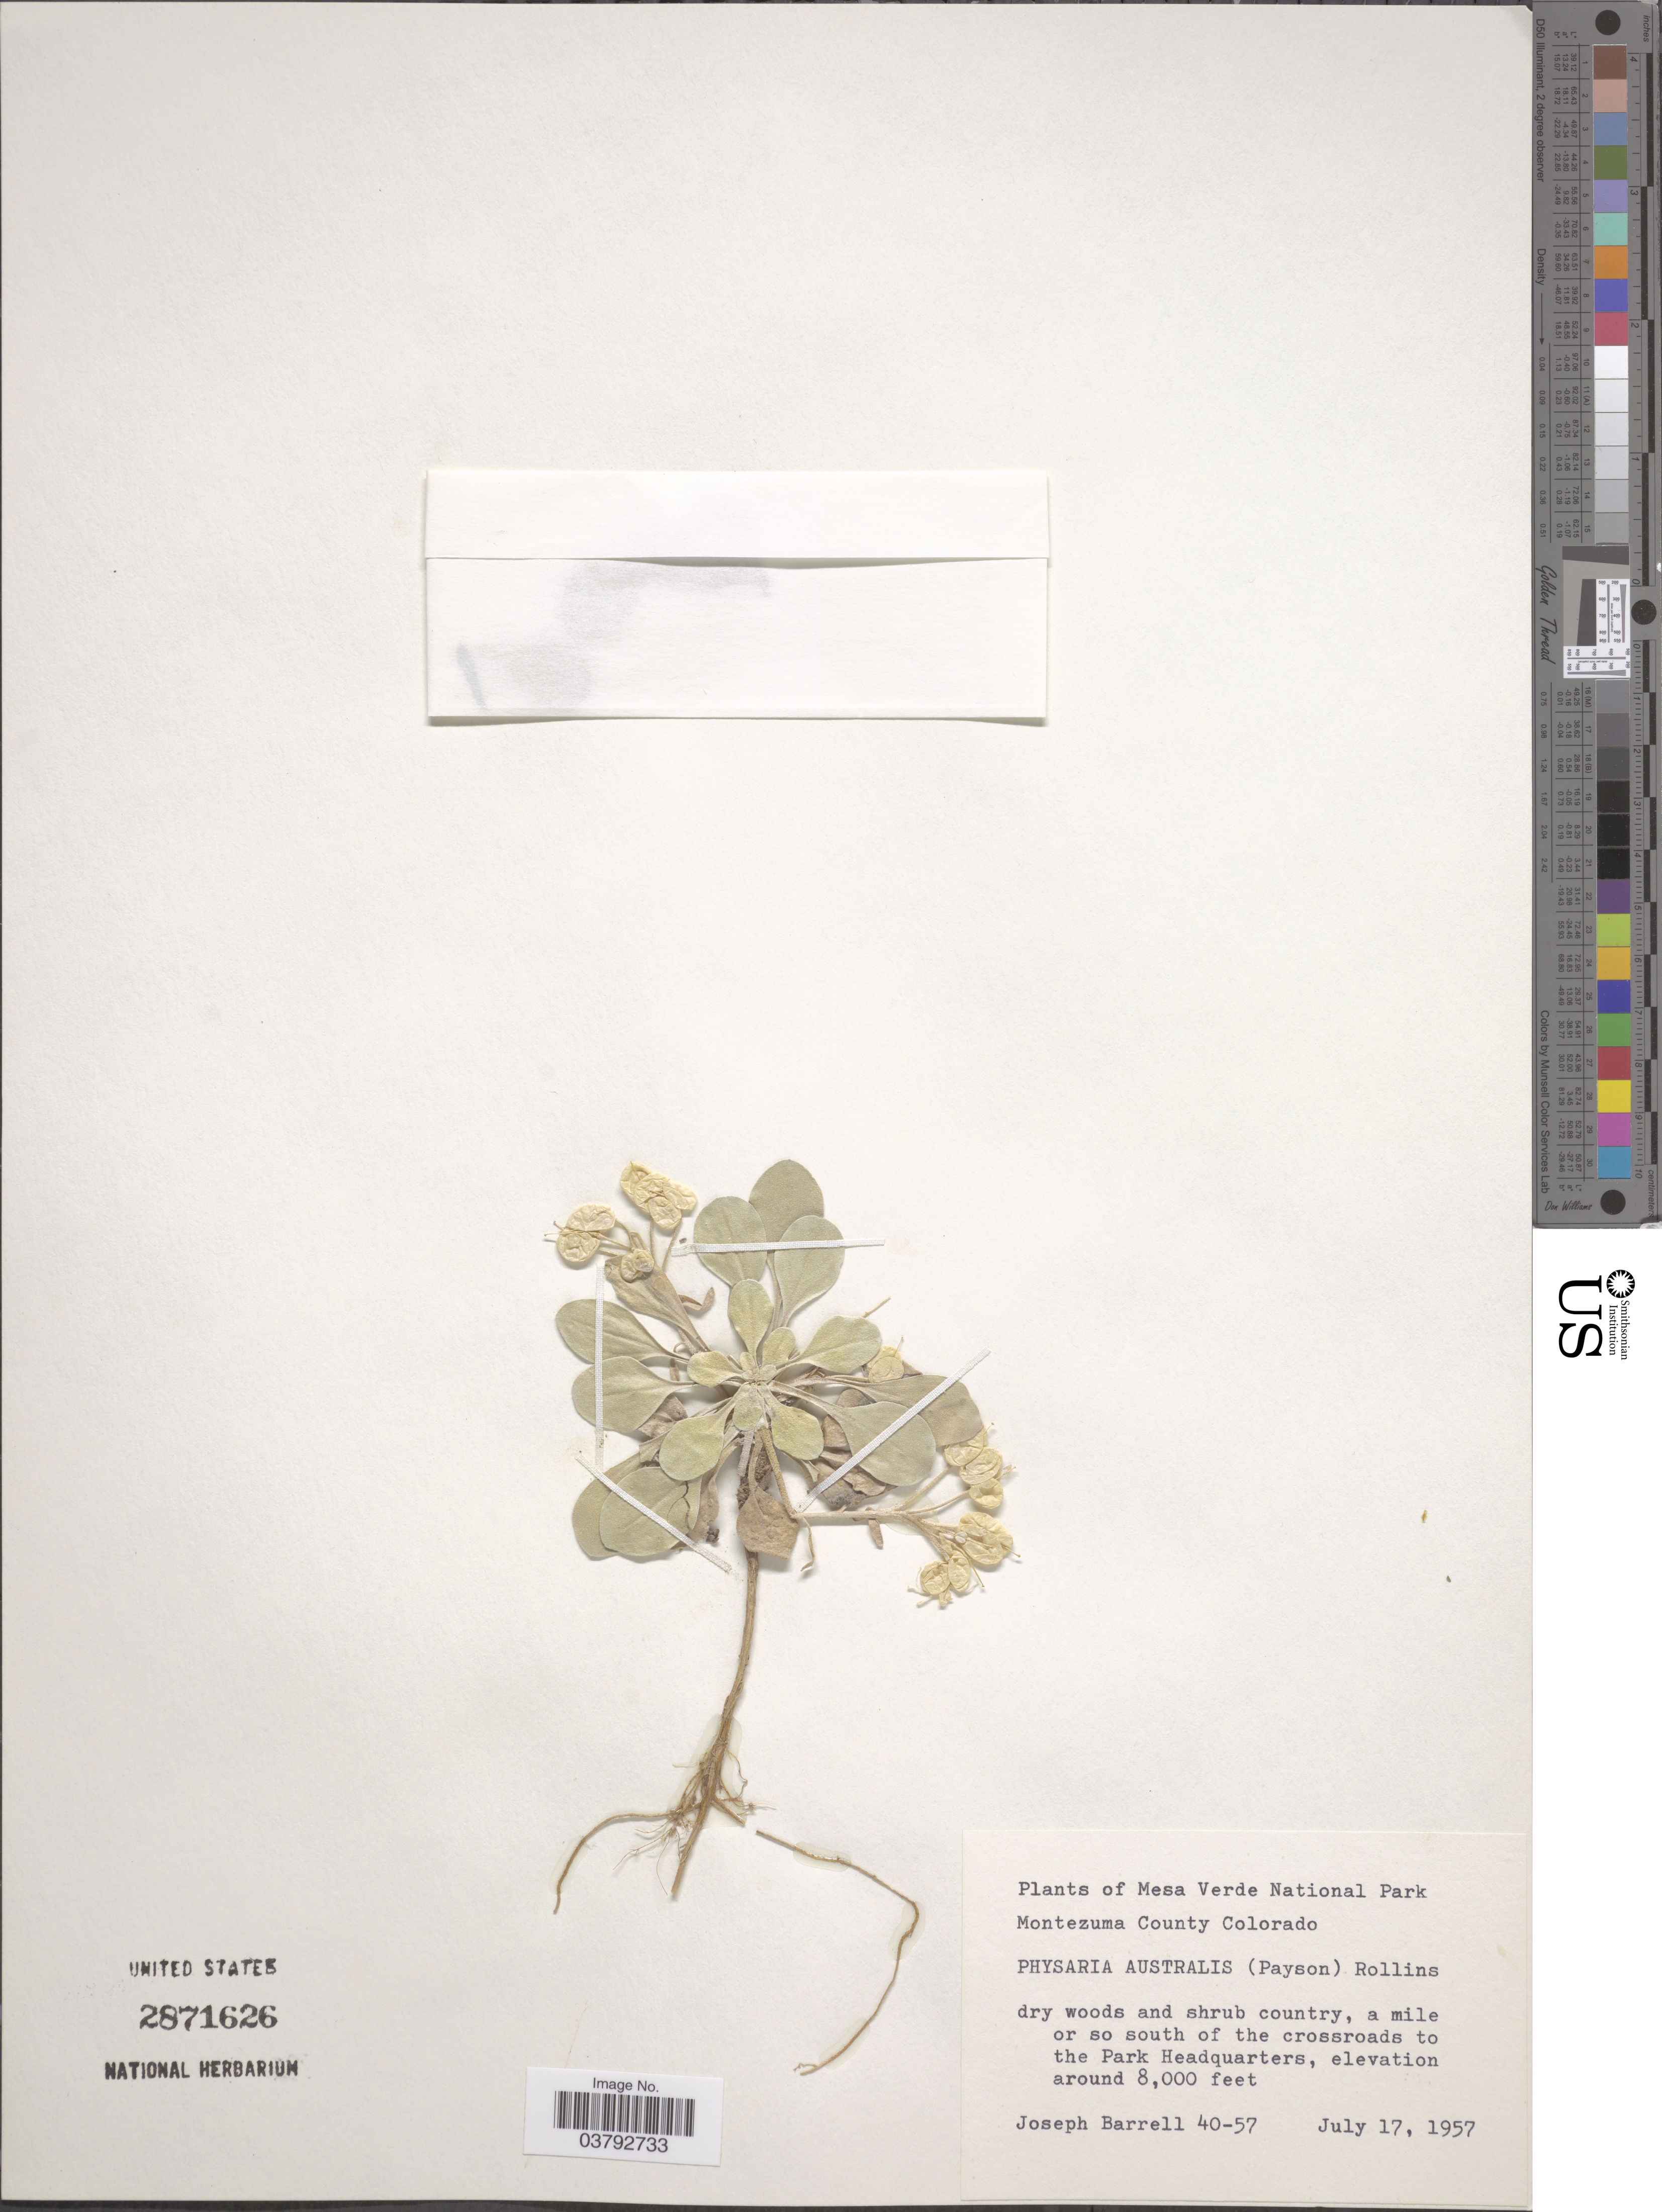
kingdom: Plantae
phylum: Tracheophyta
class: Magnoliopsida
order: Brassicales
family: Brassicaceae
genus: Physaria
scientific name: Physaria australis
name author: (Payson) Rollins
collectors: J. Barrell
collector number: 40-57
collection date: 1957-07-17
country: United States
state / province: Colorado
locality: Mesa Verde National Park. Montezuma County. A mile or so south of the crossroads to the Park Headquarters.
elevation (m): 2438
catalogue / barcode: US 2871626